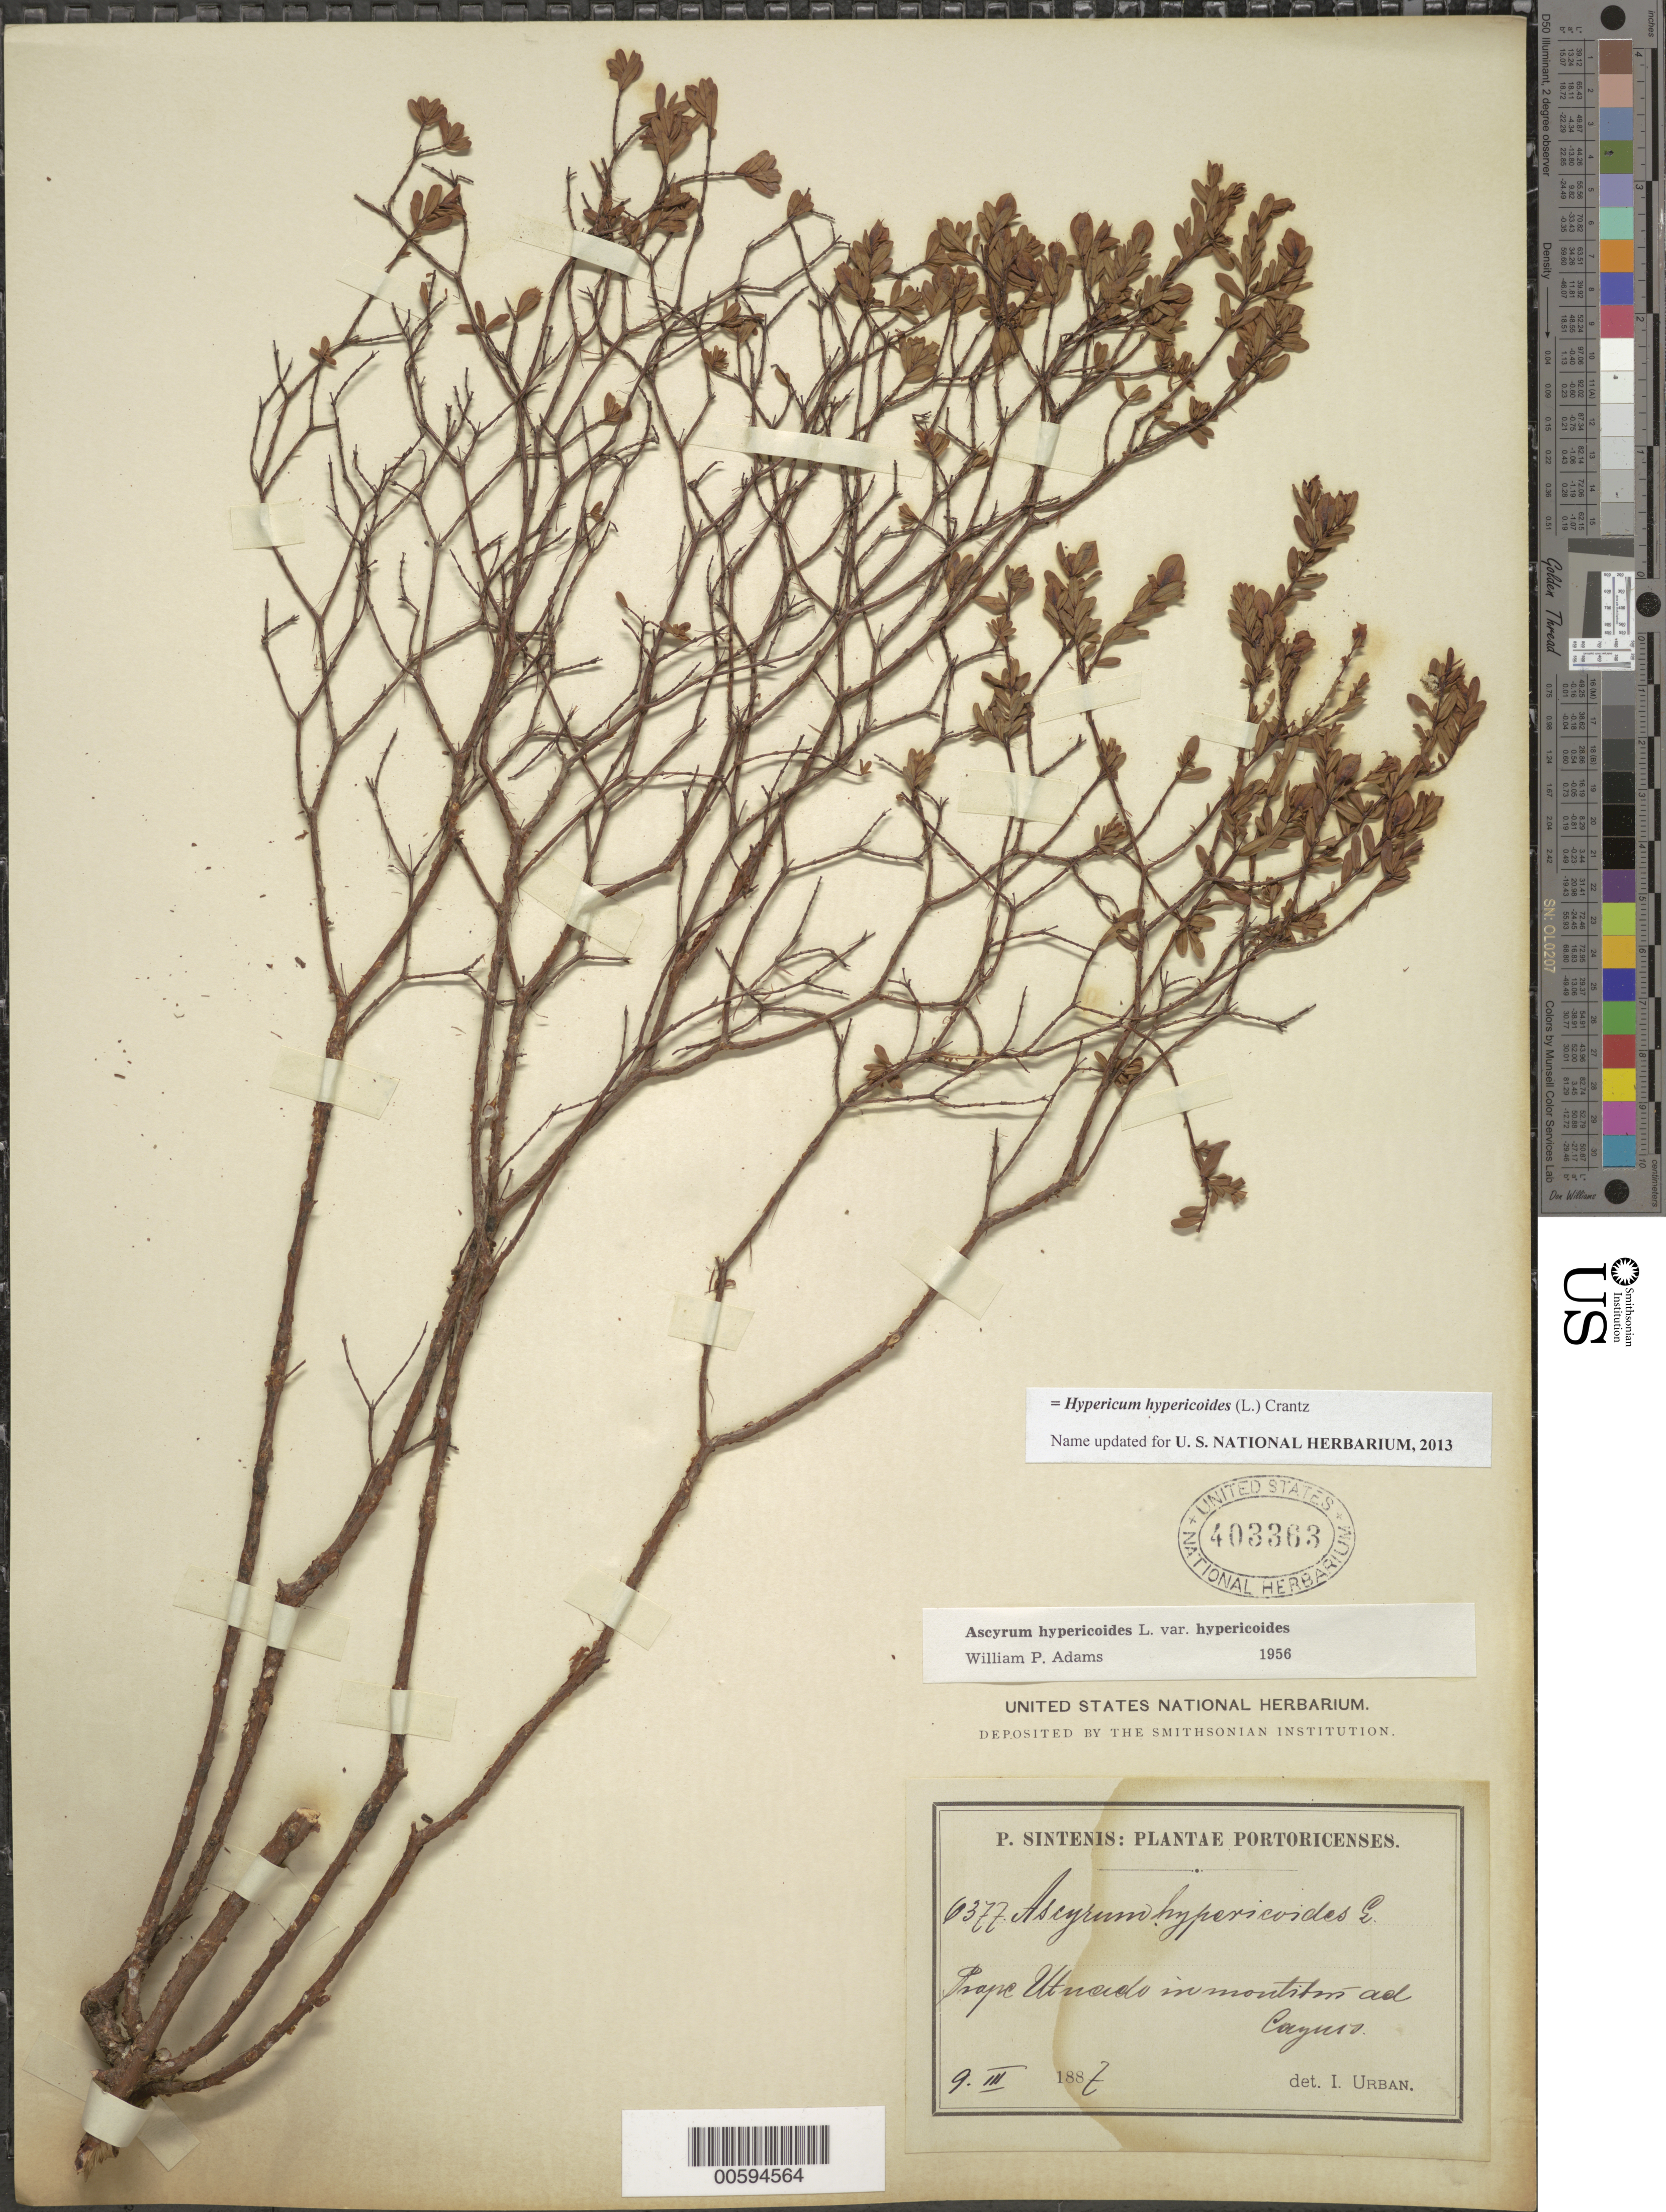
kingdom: Plantae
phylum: Tracheophyta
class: Magnoliopsida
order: Malpighiales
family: Hypericaceae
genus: Hypericum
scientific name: Hypericum hypericoides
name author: (L.) Crantz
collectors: P. Sintenis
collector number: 6377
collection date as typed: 09 Mar 1887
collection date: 1887-03-09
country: Puerto Rico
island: Greater Antilles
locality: Prope Utuado in montibus ad Cayuco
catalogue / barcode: US 403363